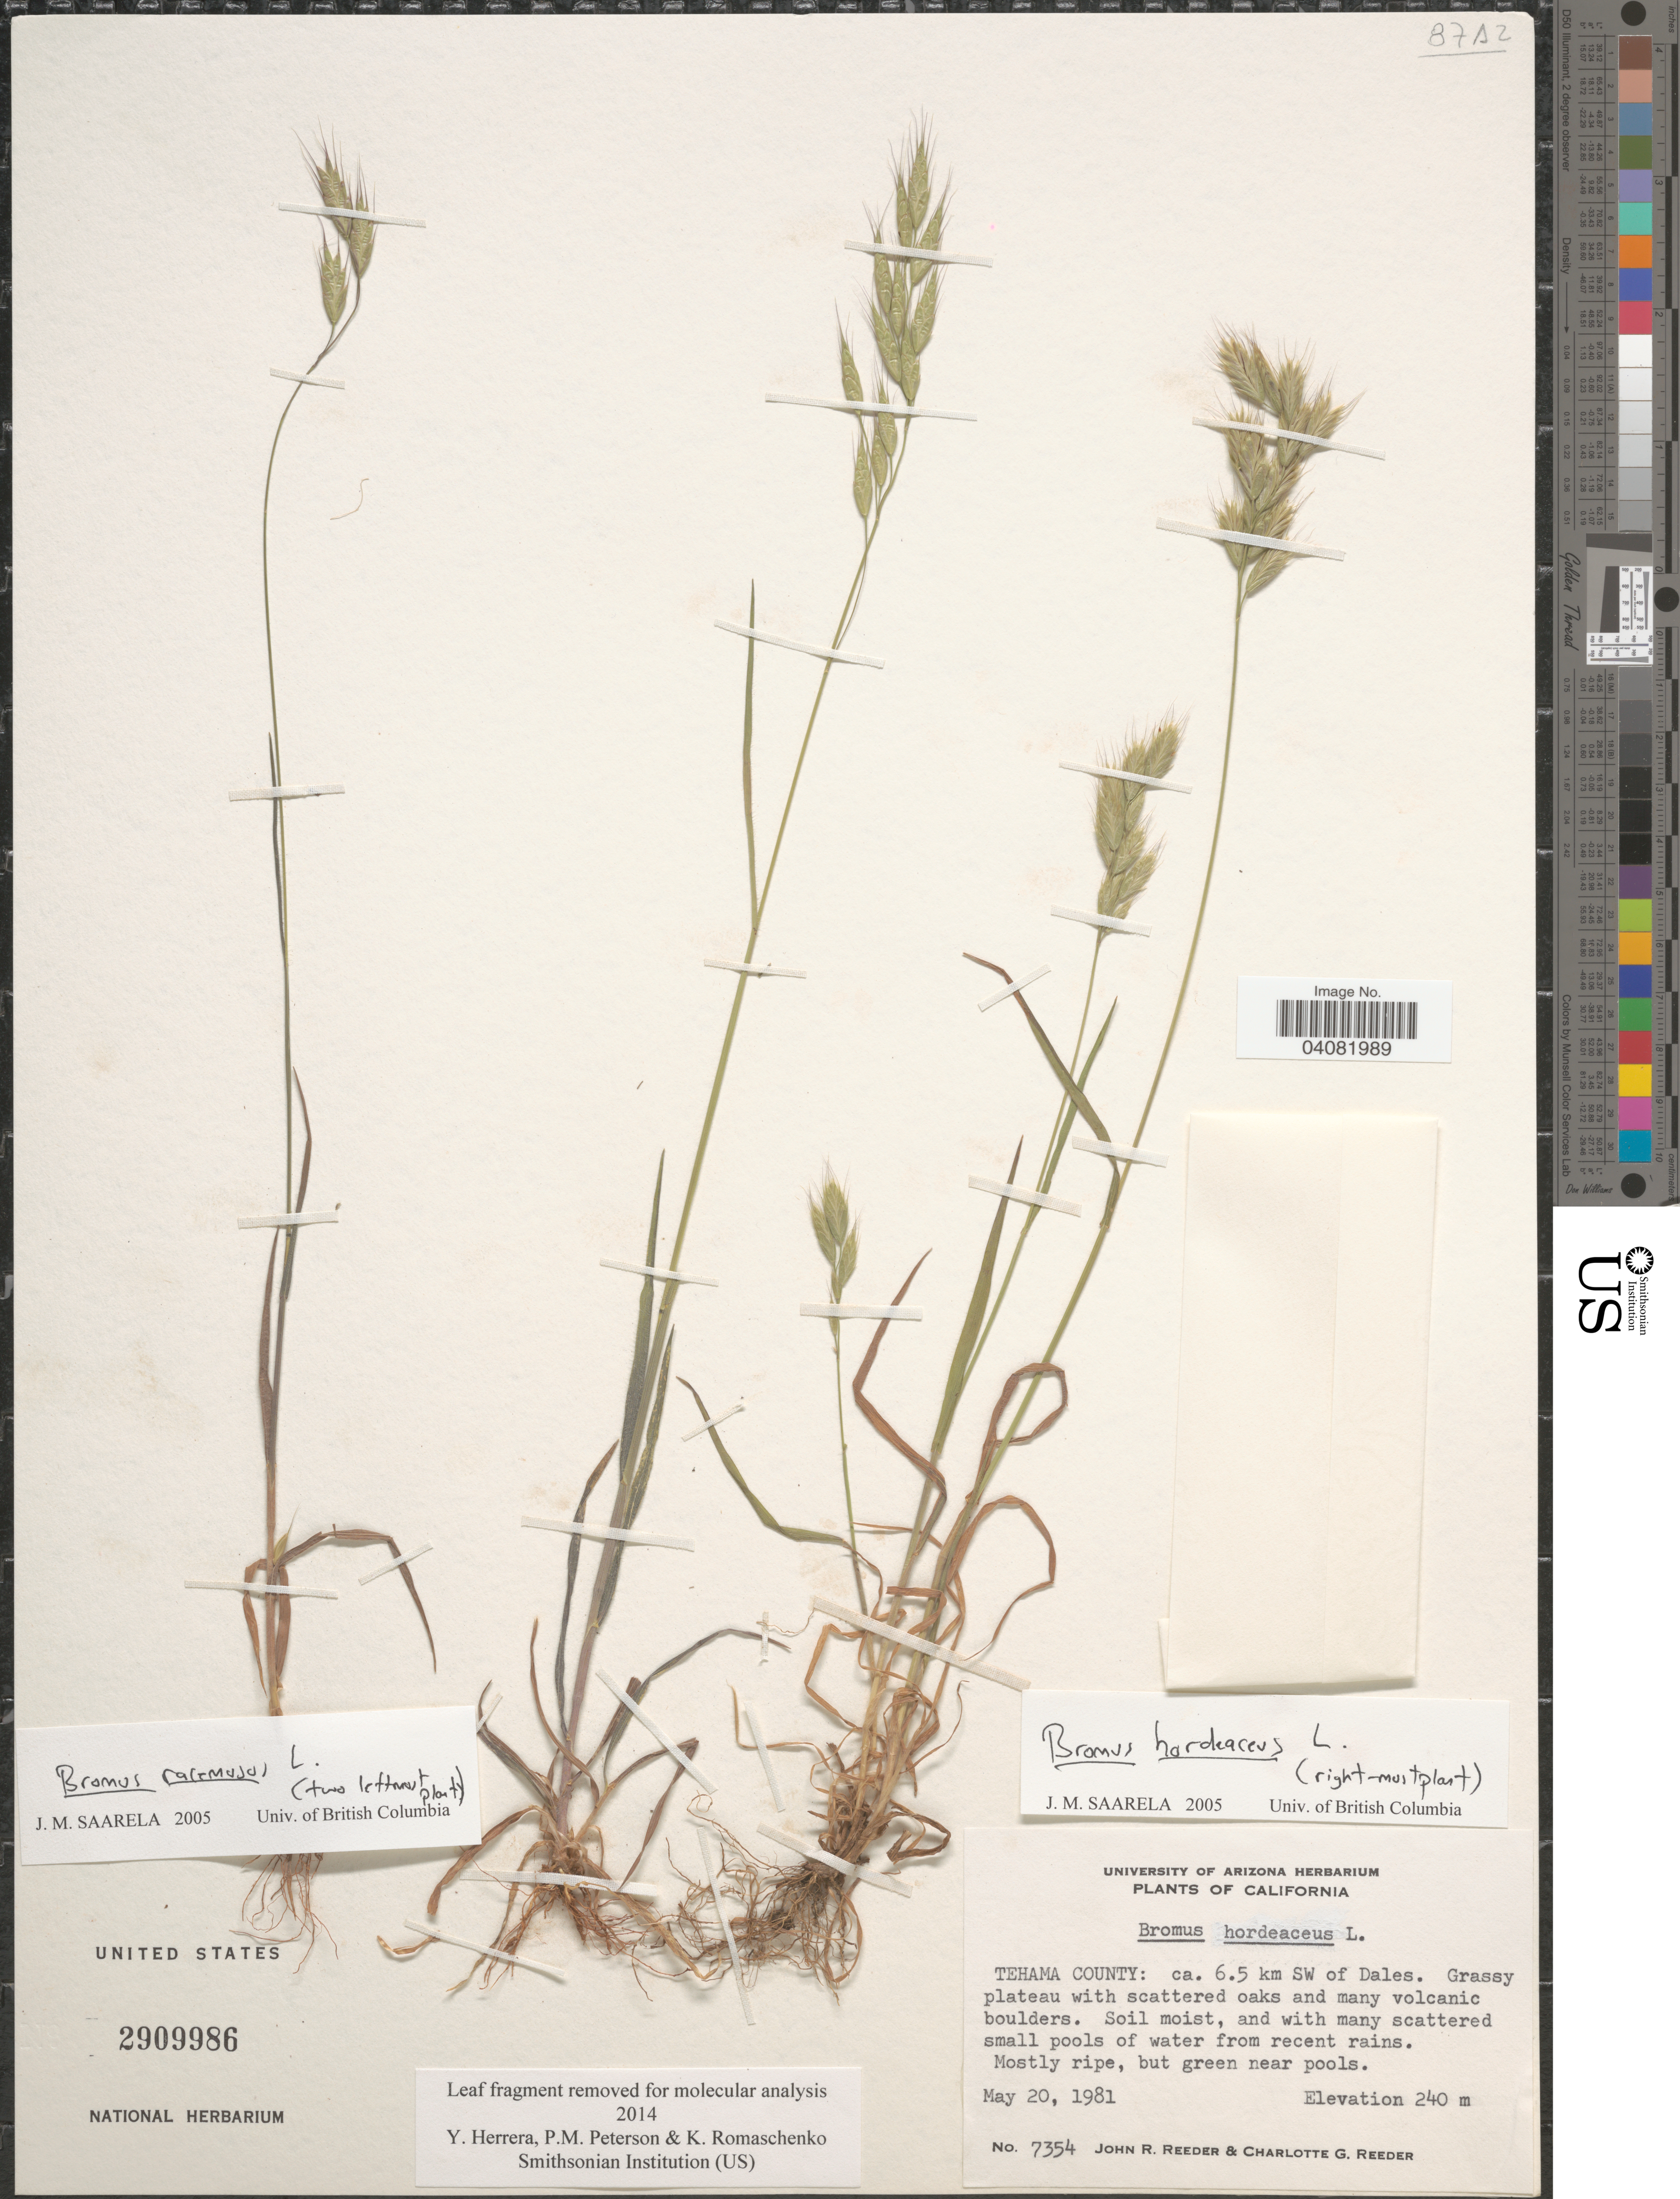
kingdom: Plantae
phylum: Tracheophyta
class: Liliopsida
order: Poales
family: Poaceae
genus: Bromus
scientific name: Bromus hordeaceus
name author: L.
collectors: J. R. Reeder & C. G. Reeder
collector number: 7354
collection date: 1981-05-20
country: United States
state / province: California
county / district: Tehama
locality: Tehama County: ca. 6.5 km SW of Dales. Grassy plateau with scattered oaks and many volcanic boulders.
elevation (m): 240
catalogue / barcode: US 2909986